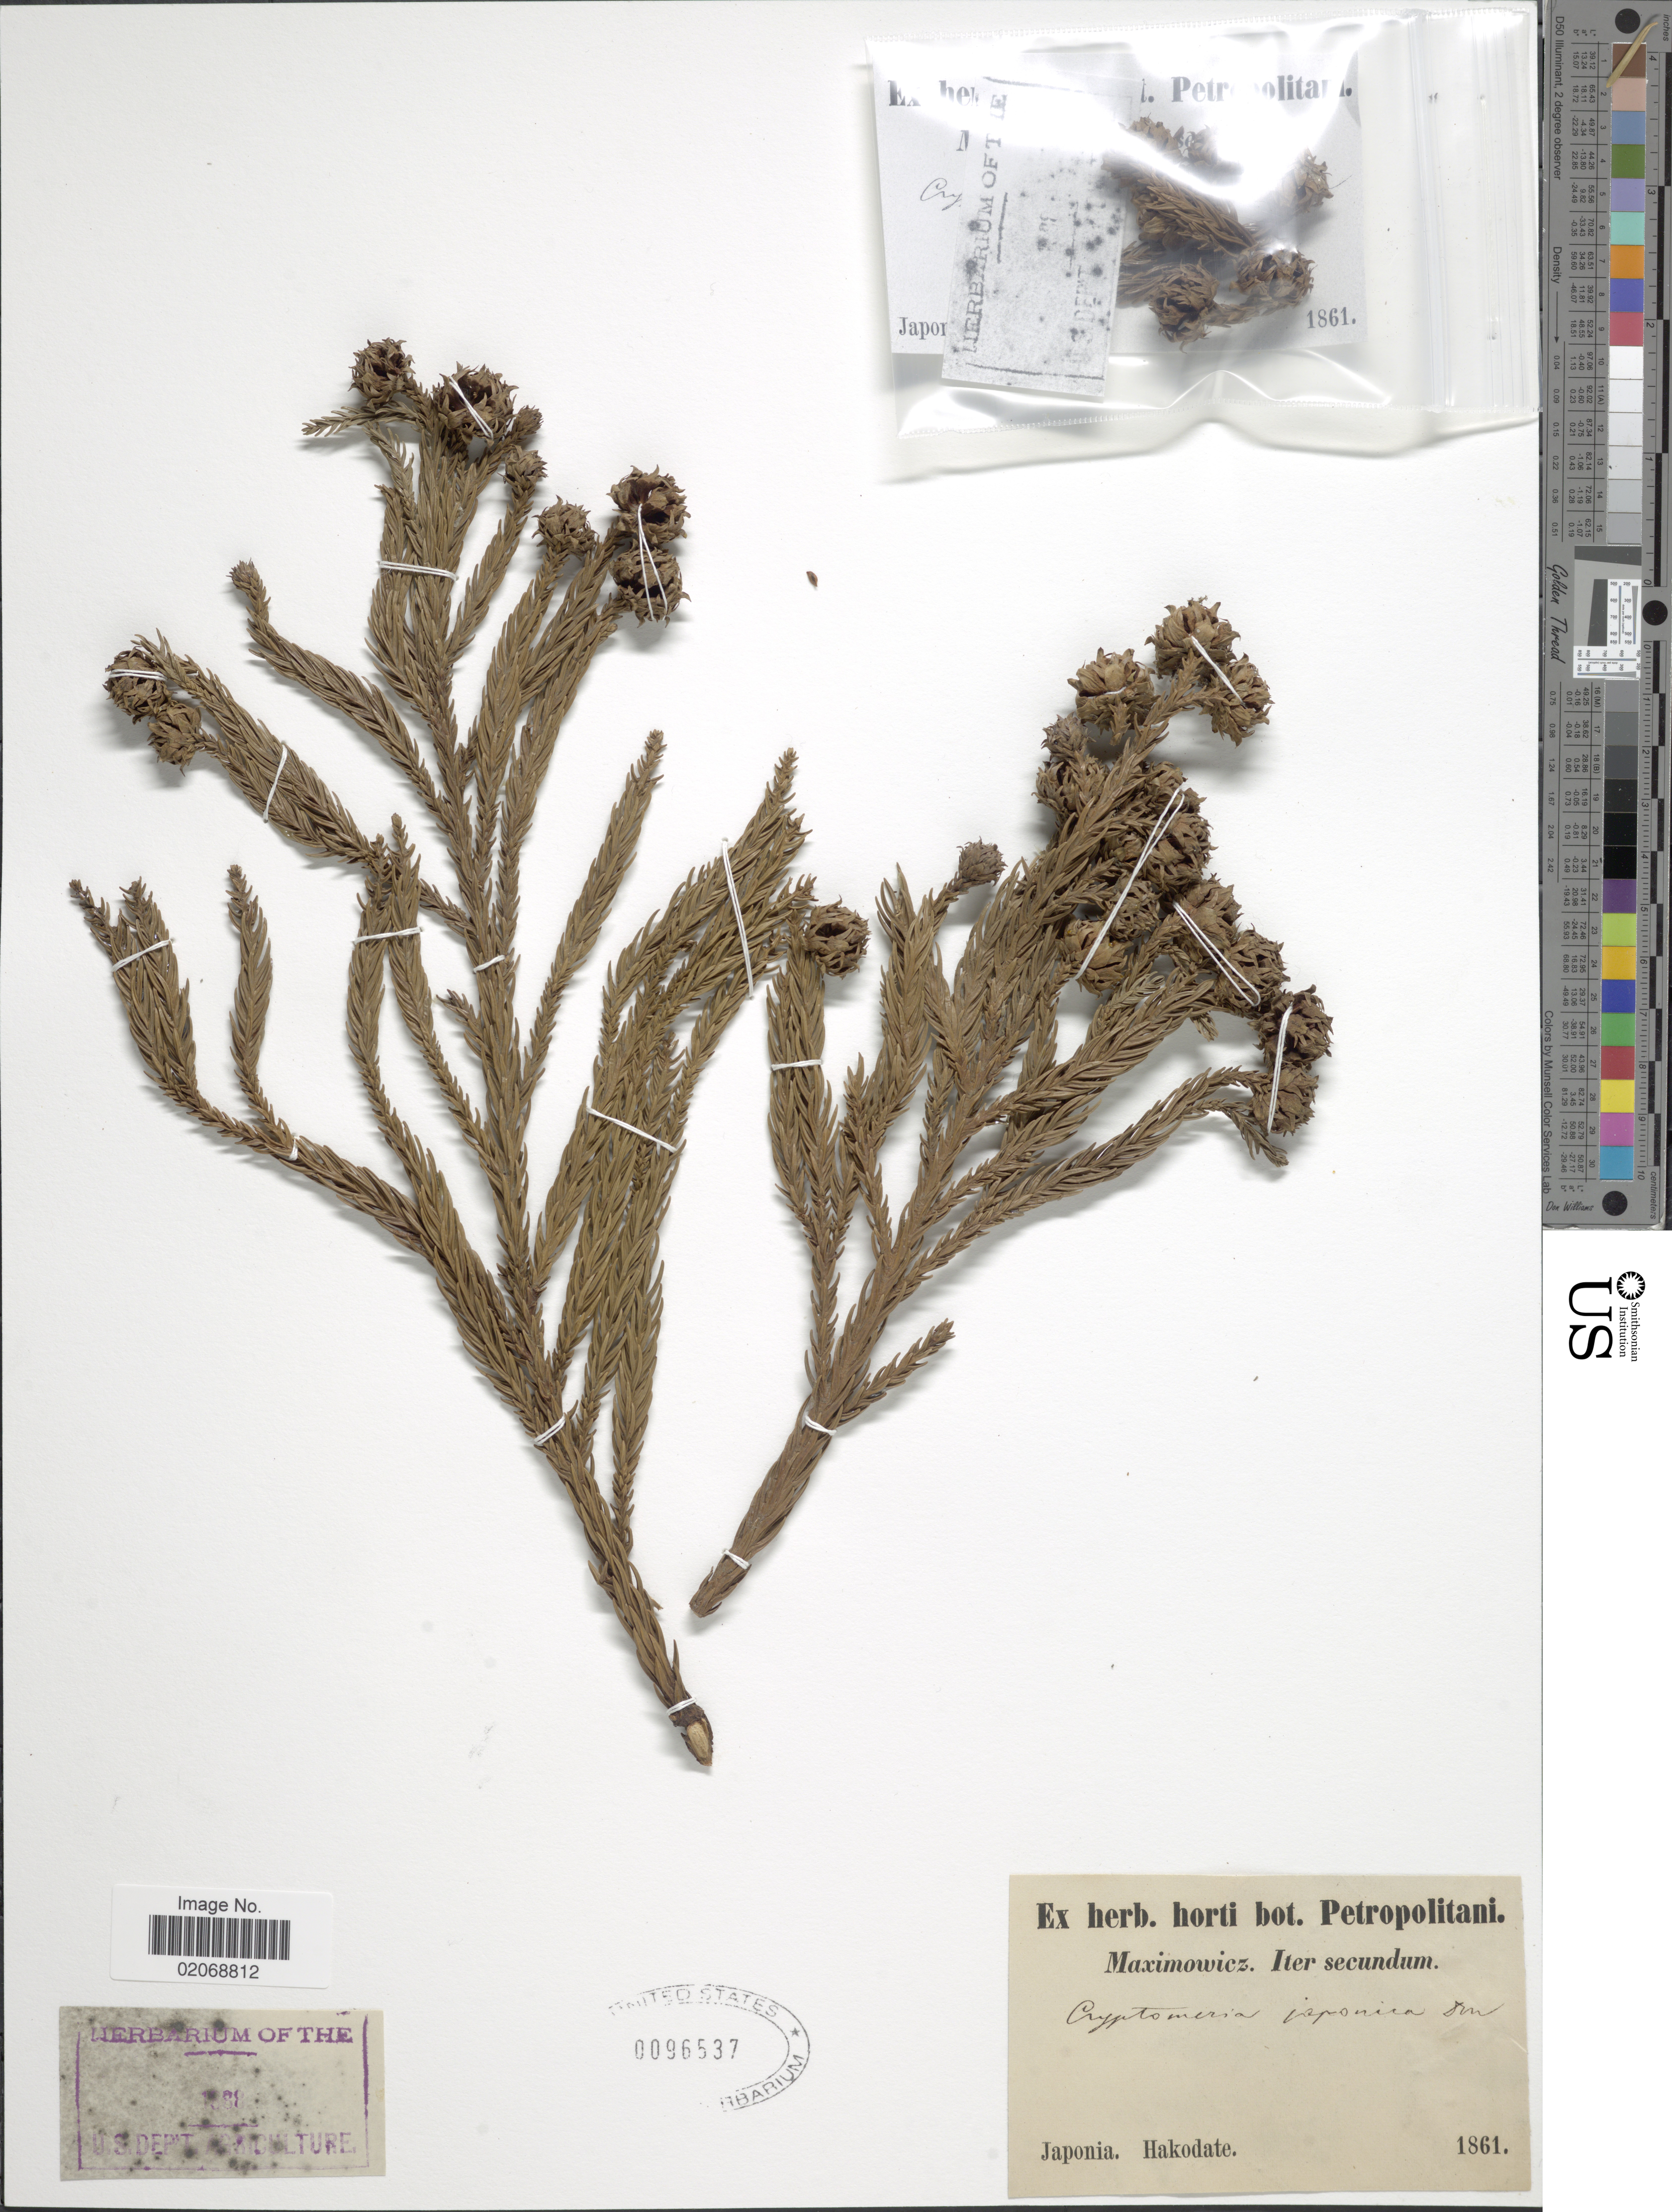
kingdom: Plantae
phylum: Tracheophyta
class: Pinopsida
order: Pinales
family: Cupressaceae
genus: Cryptomeria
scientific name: Cryptomeria japonica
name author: (Thunb. ex L. f.) D. Don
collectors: Maximowicz, --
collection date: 1861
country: Japan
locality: Iter secundum, Hakodate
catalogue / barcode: US 96537